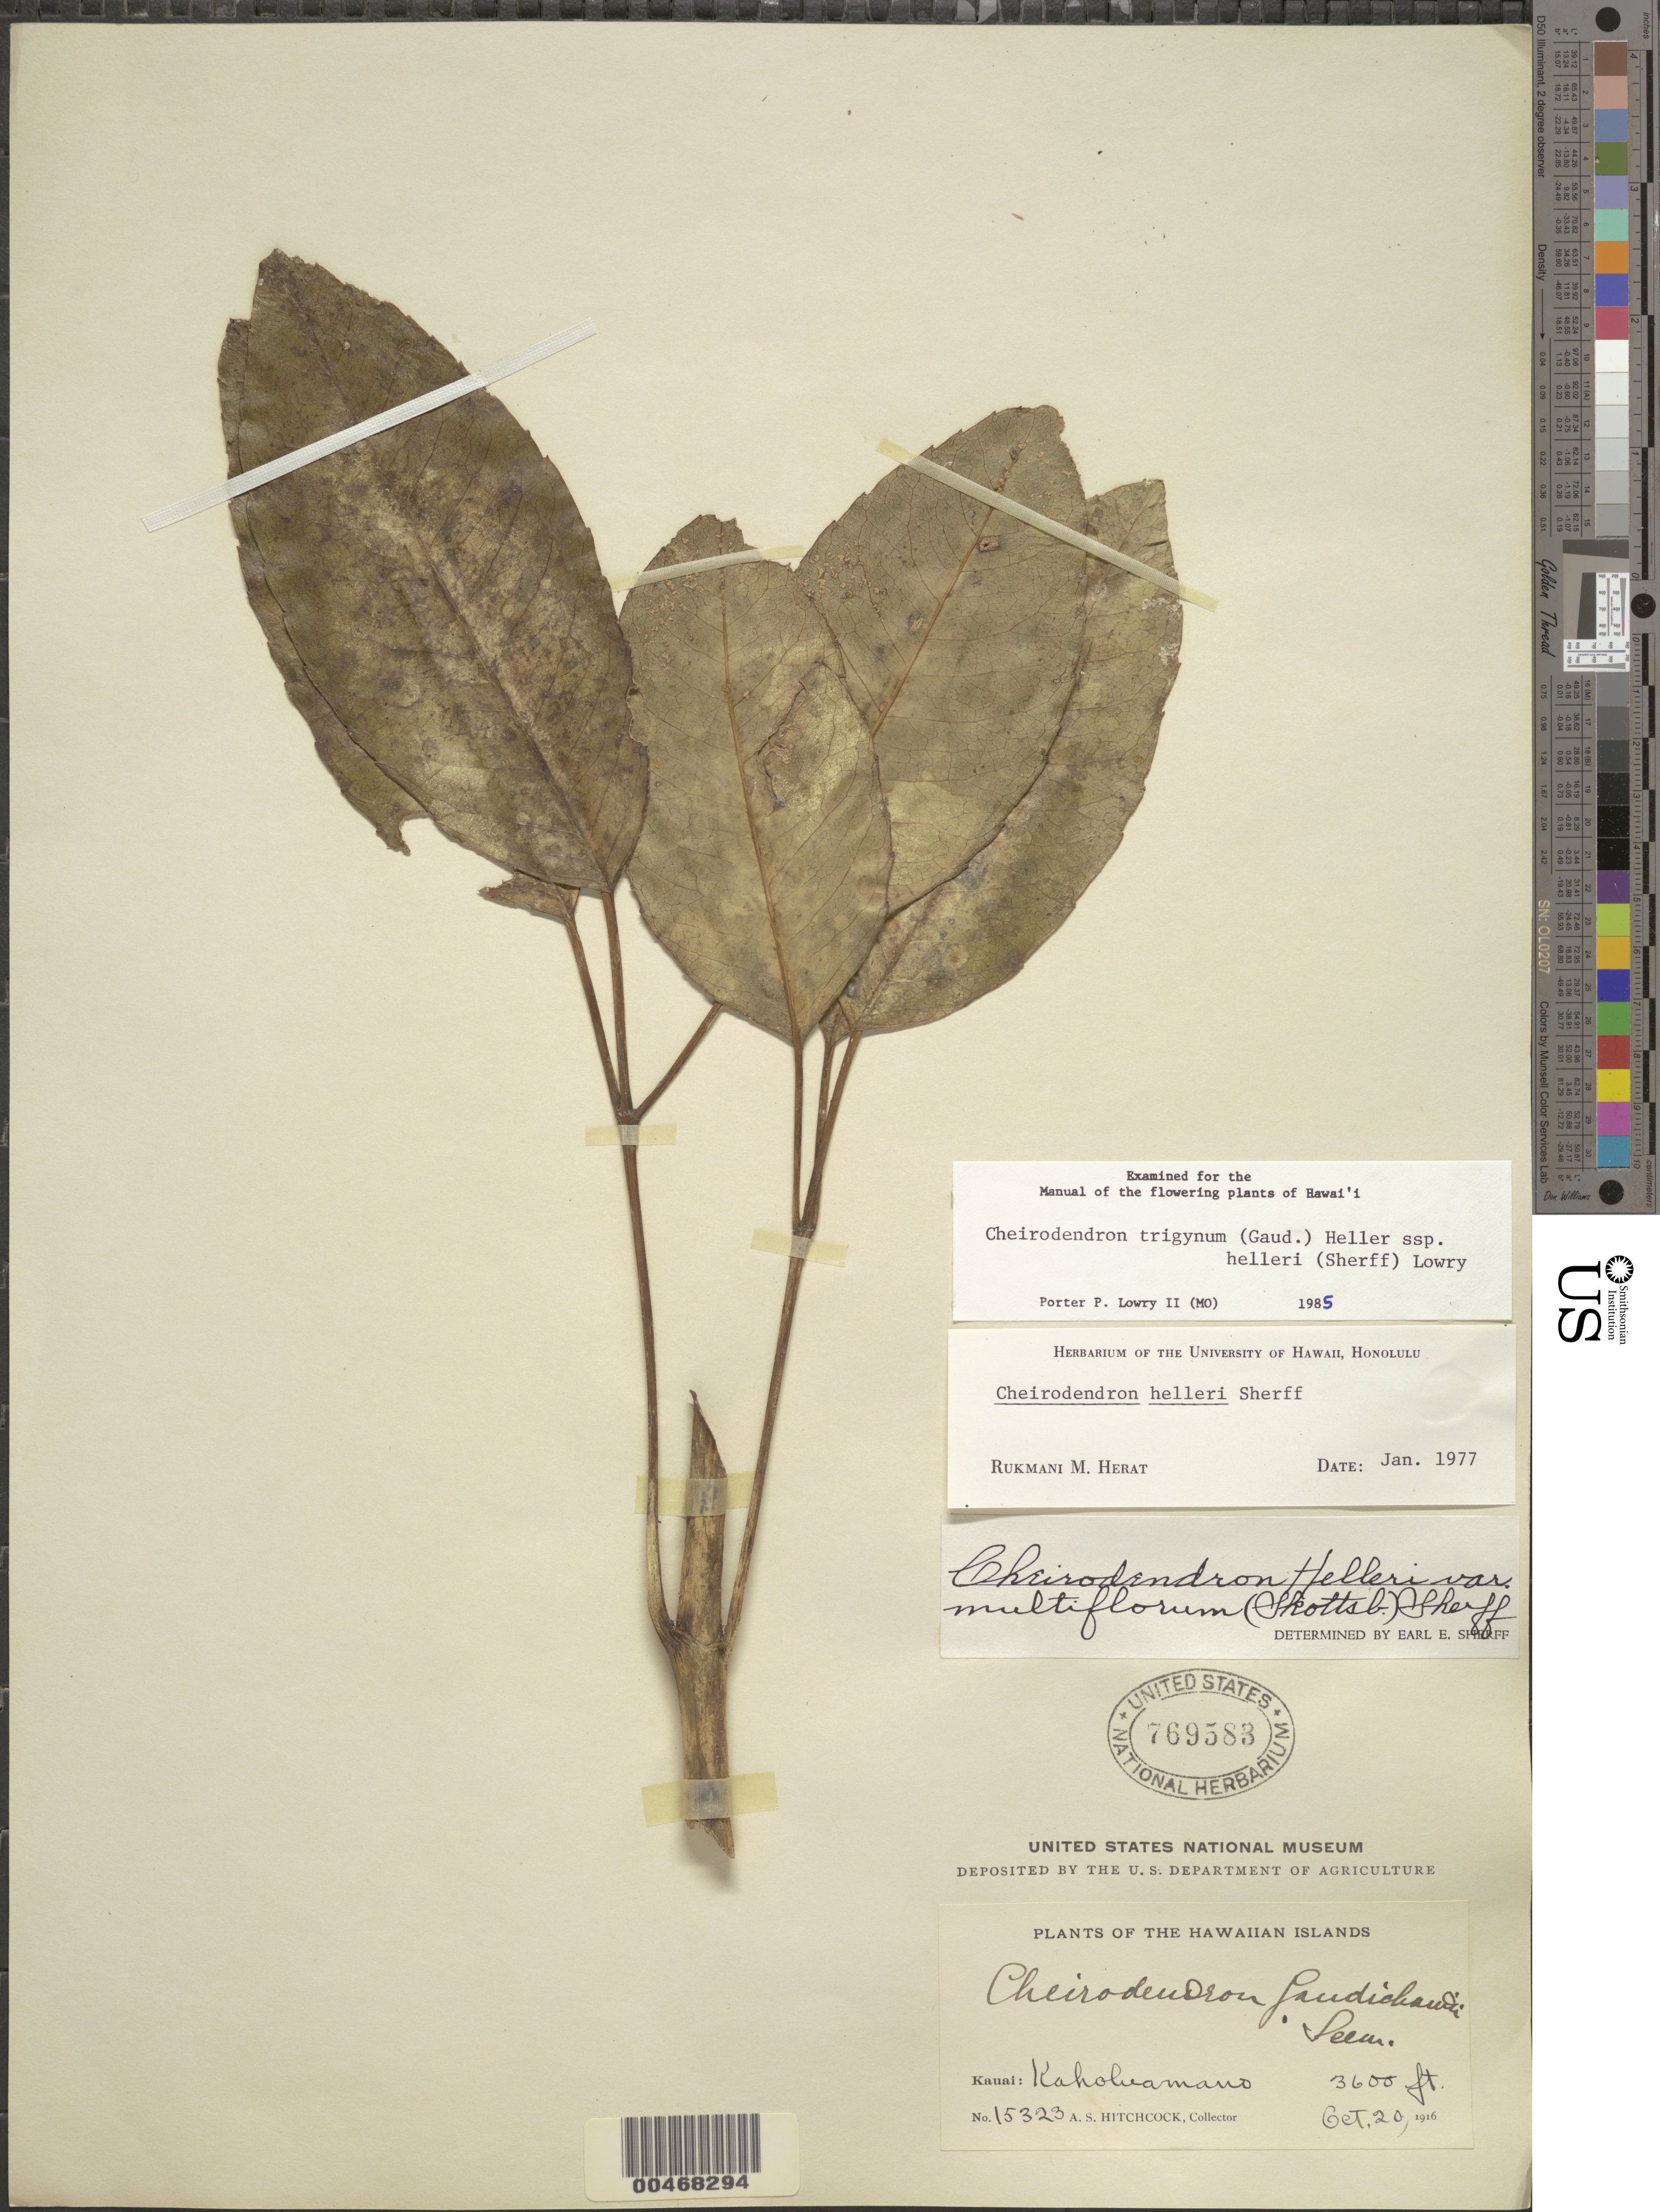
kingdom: Plantae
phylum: Tracheophyta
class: Magnoliopsida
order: Apiales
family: Araliaceae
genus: Cheirodendron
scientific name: Cheirodendron trigynum subsp. helleri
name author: (Gaudich.) A. Heller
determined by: Lowry, P. P., (MO), Missouri Botanical Garden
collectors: A. S. Hitchcock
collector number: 15323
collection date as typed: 20 Oct 1916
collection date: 1916-10-20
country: United States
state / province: Hawaii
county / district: Kauai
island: Kaua'i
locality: Kaholuamano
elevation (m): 1097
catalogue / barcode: US 769583